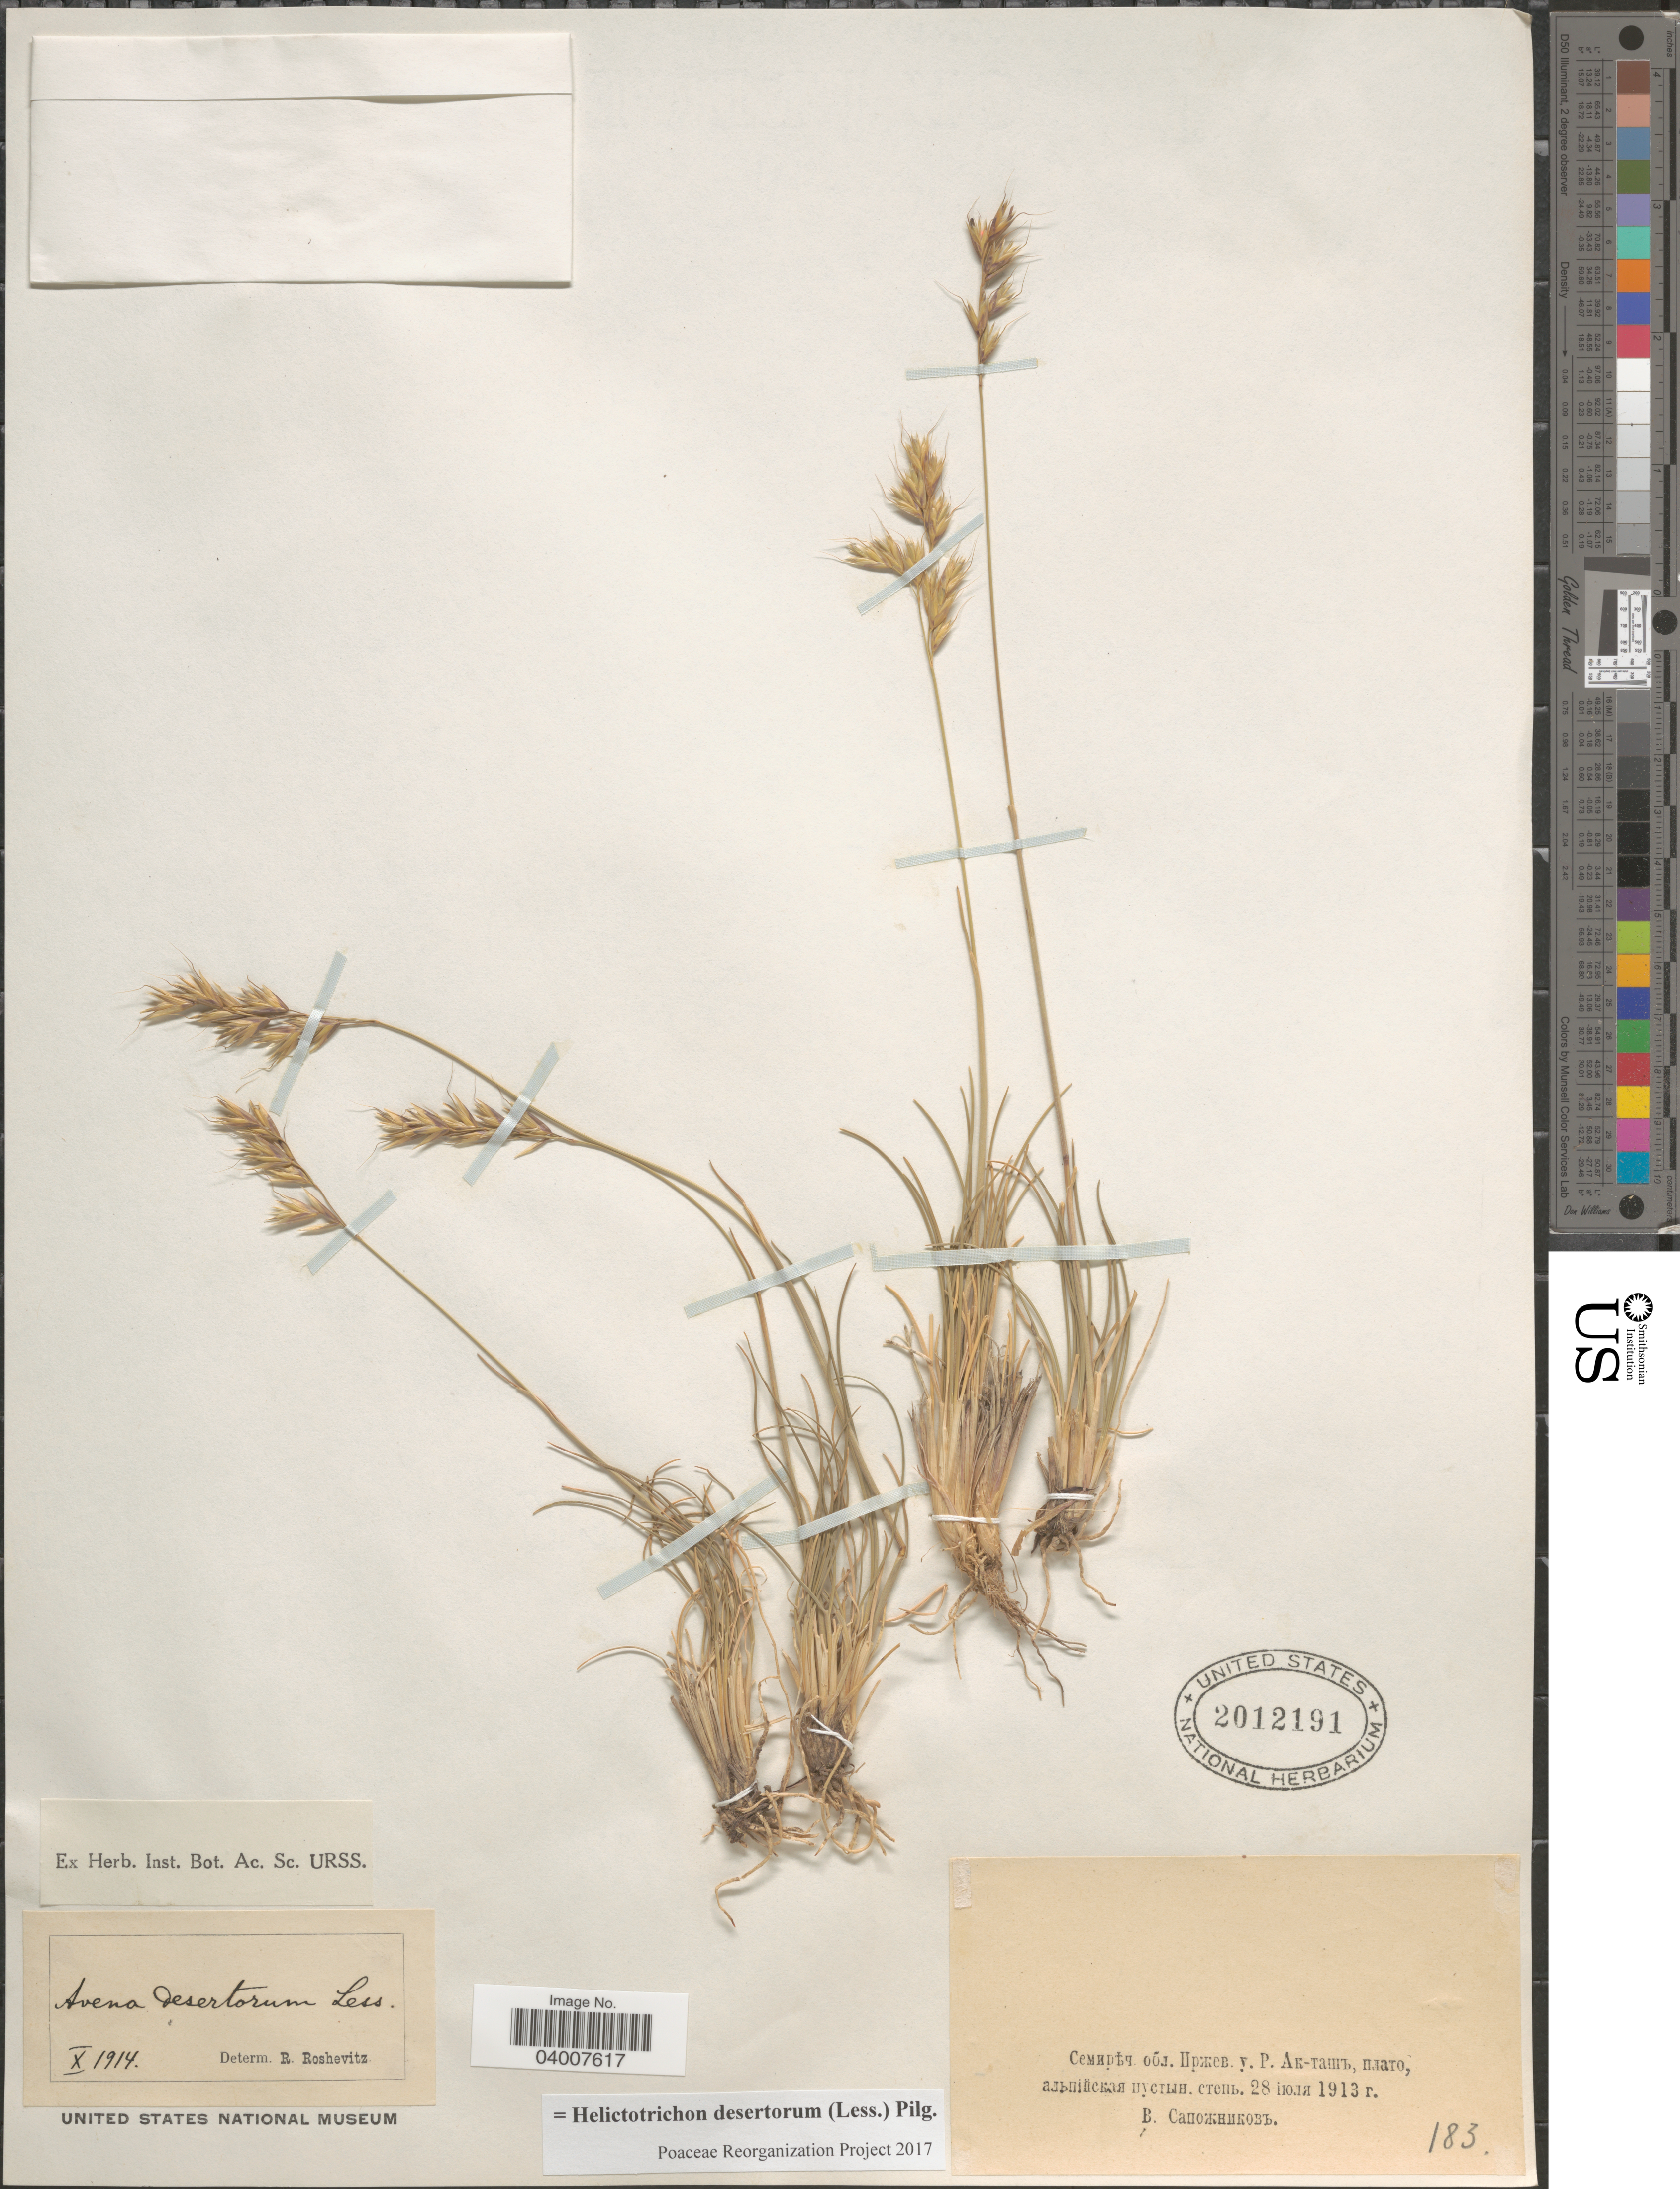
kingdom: Plantae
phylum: Tracheophyta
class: Liliopsida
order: Poales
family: Poaceae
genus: Helictotrichon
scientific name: Helictotrichon desertorum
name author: (Less.) Pilg.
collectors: V. Sapozhnikov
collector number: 183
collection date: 1913-07-28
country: Kyrgyzstan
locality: Ak-Tash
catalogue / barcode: US 2012191